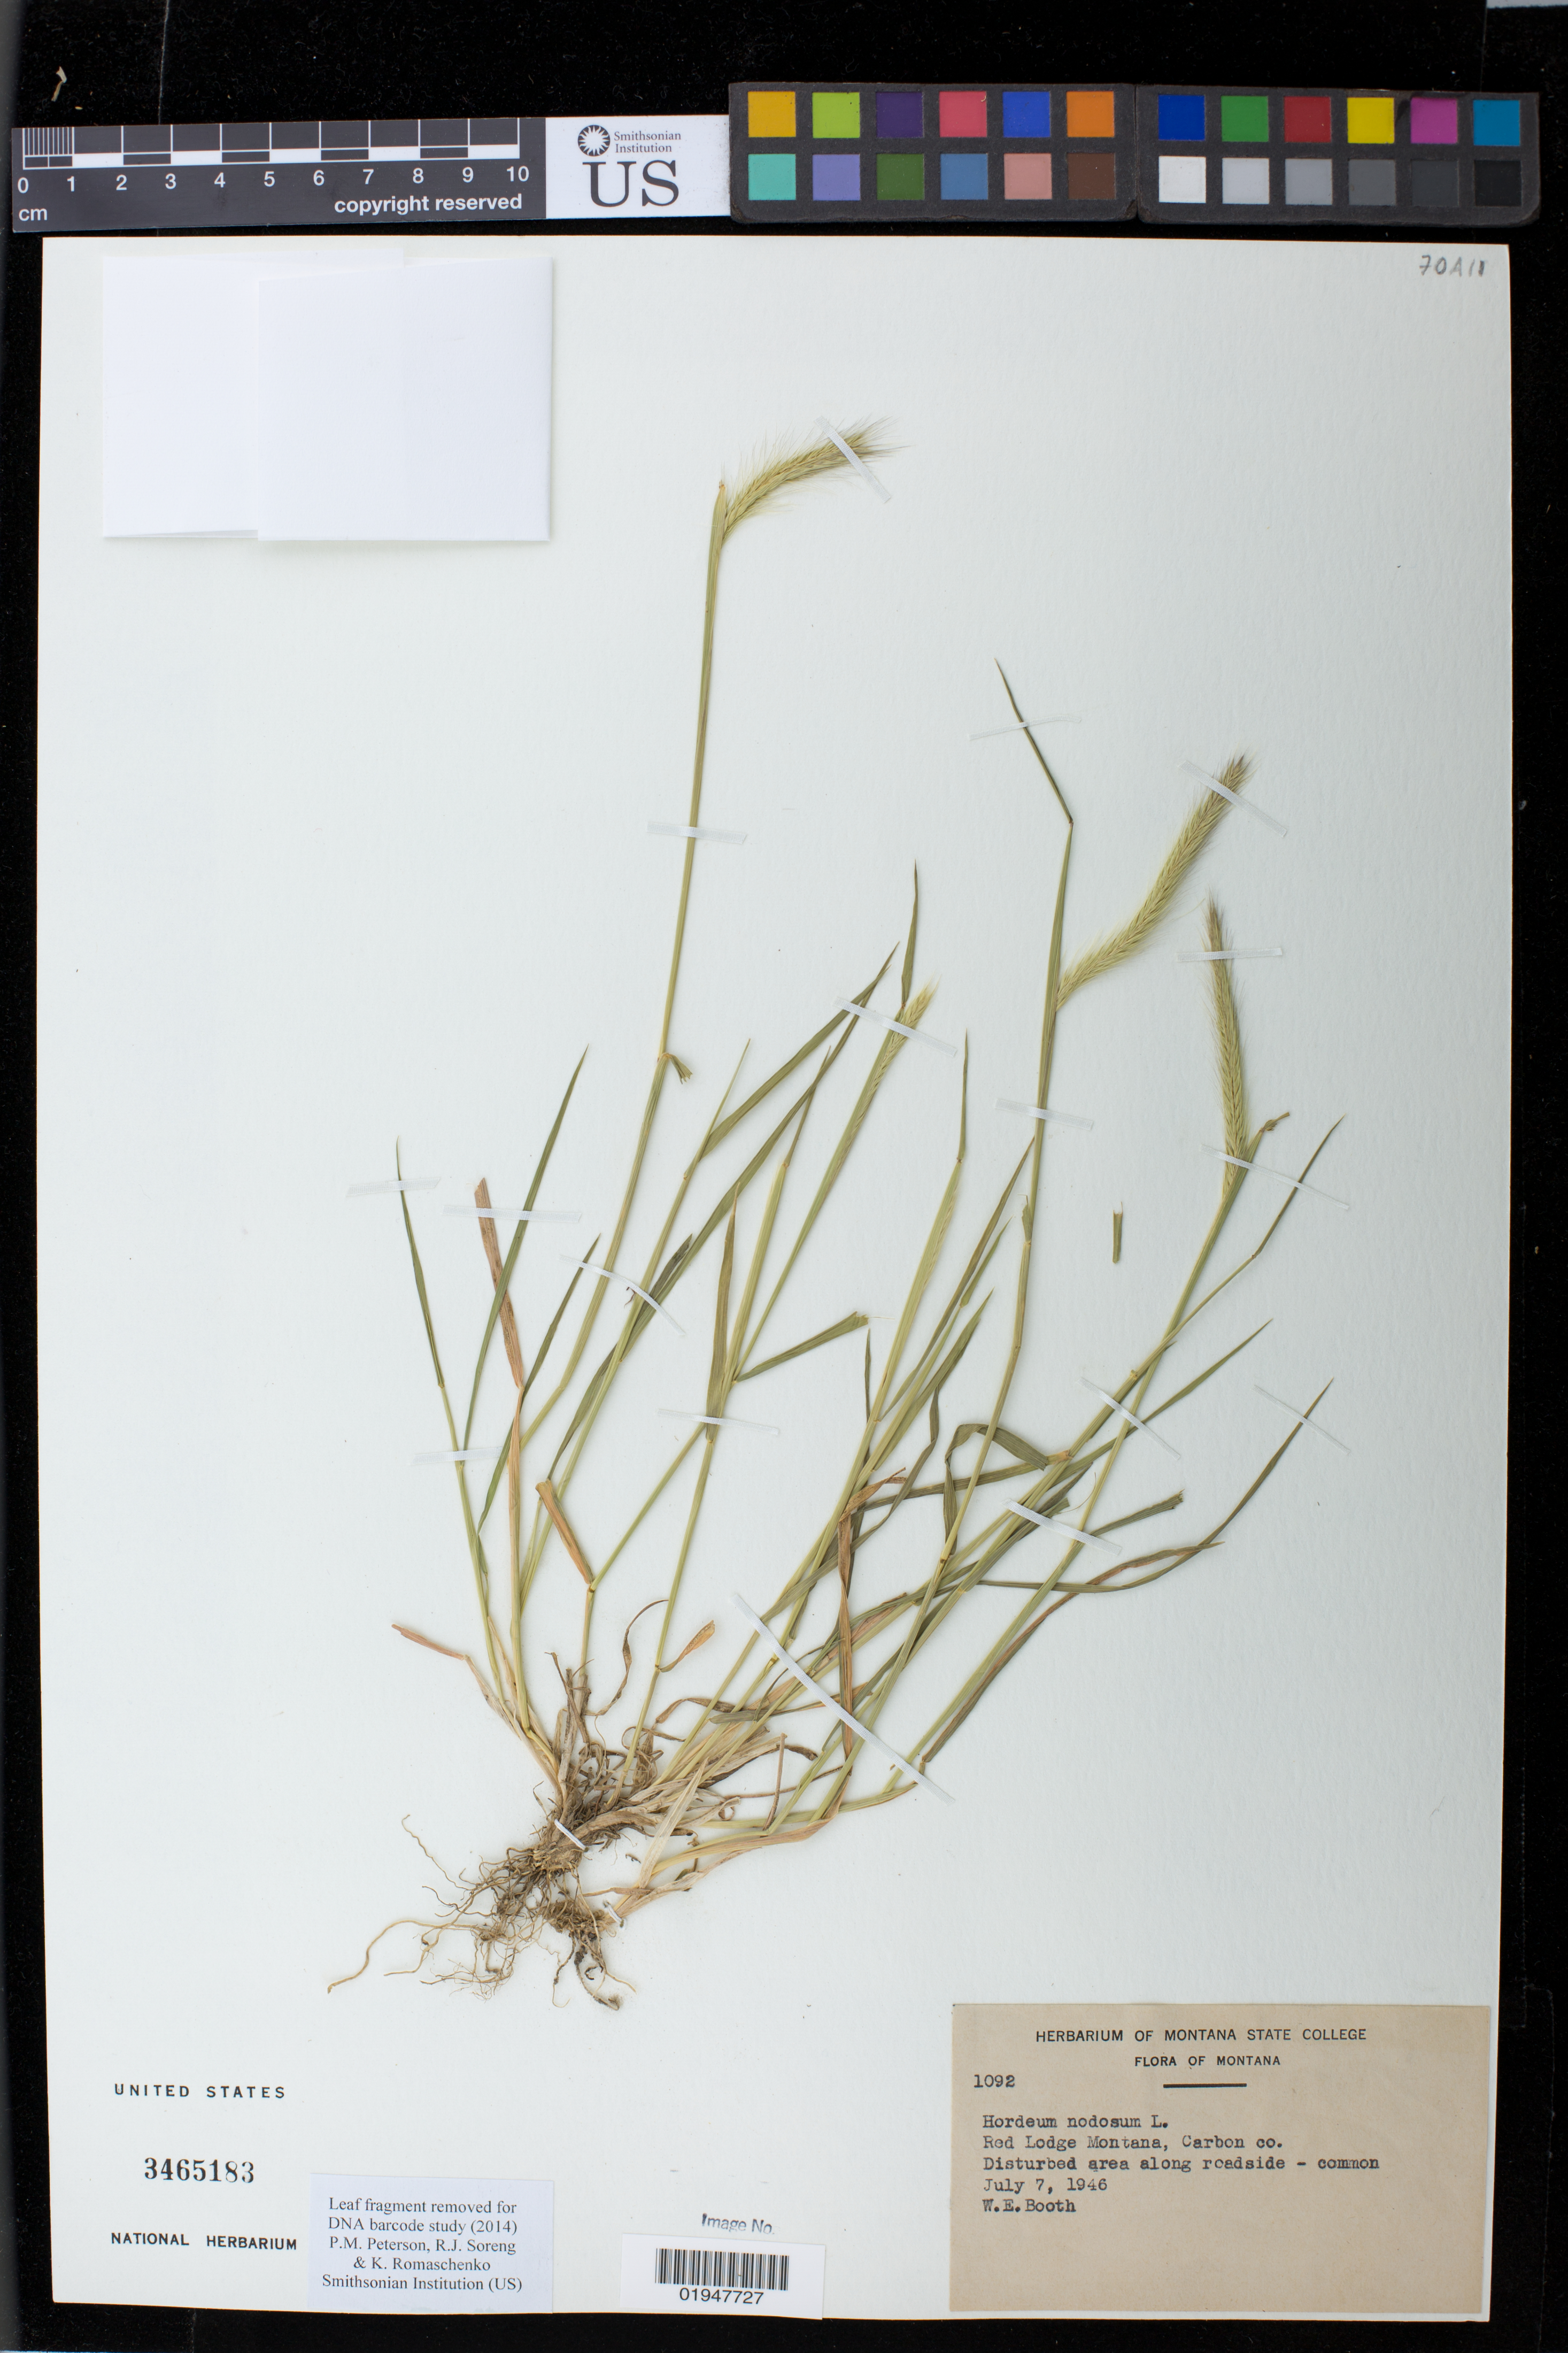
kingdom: Plantae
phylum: Tracheophyta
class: Liliopsida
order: Poales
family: Poaceae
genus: Hordeum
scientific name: Hordeum nodosum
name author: L.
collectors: W. Booth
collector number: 1092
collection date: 1946-07-07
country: United States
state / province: Montana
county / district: Carbon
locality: Red Lodge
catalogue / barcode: US 3465183